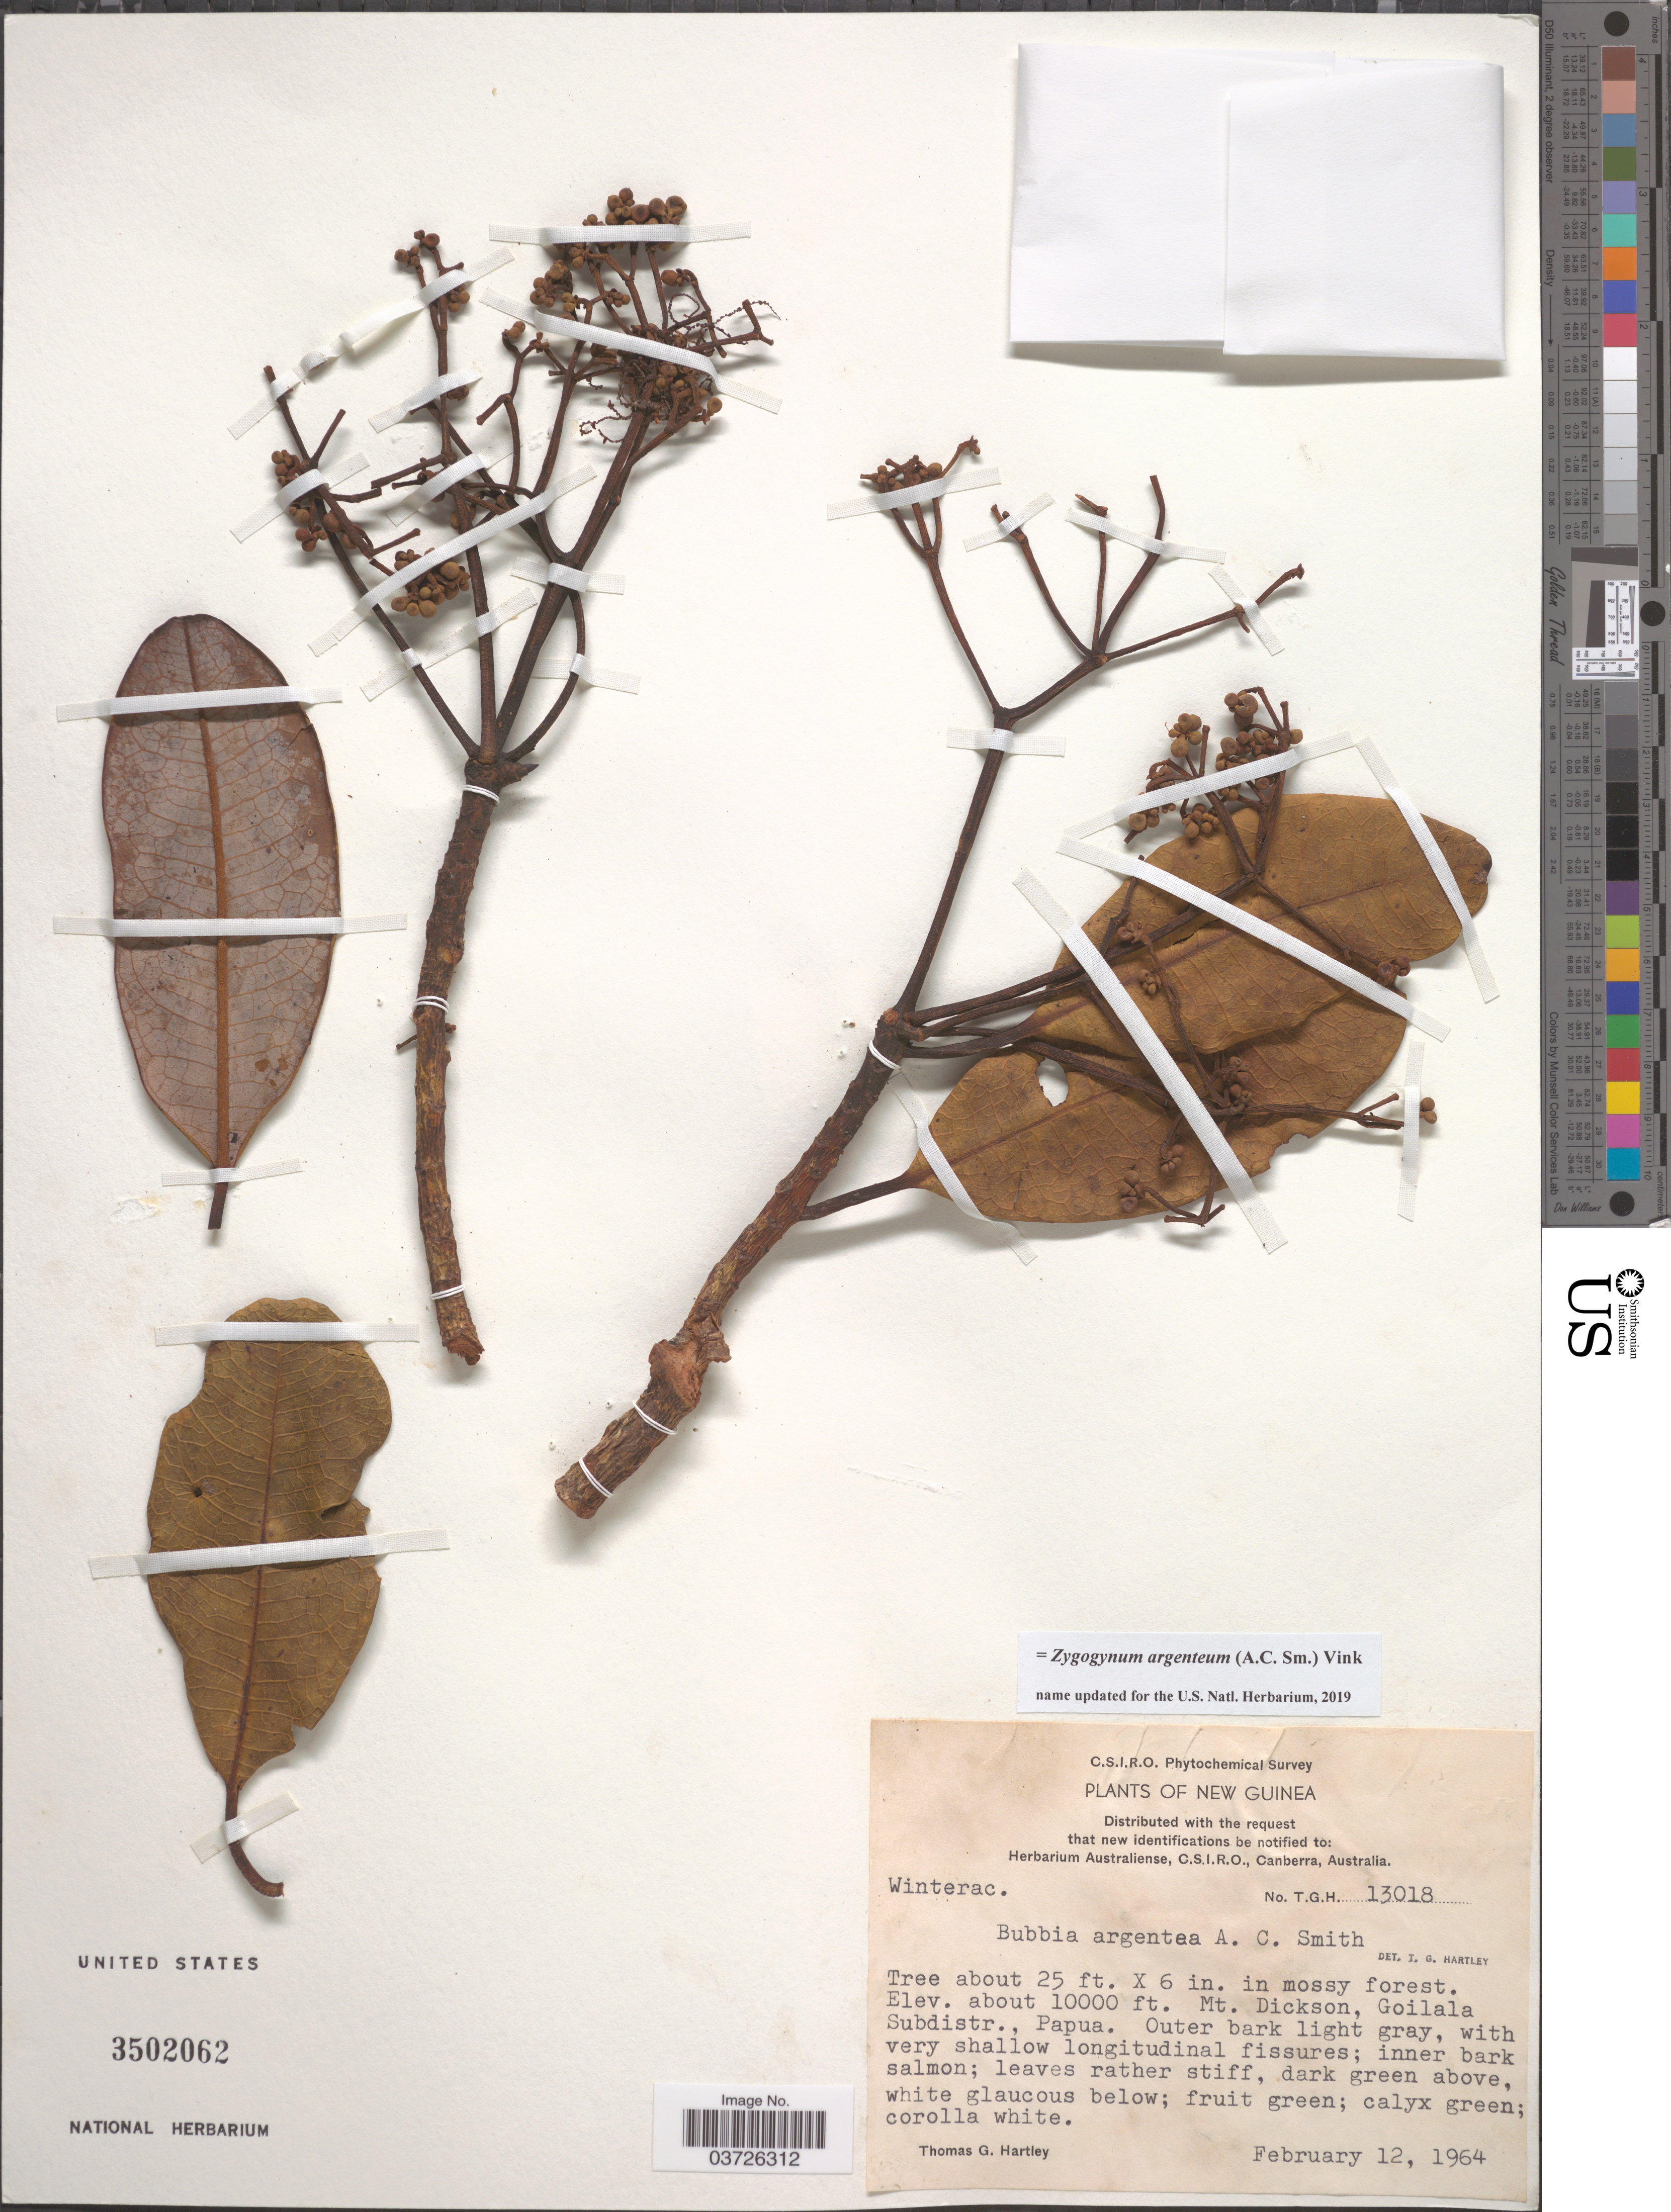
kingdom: Plantae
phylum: Tracheophyta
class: Magnoliopsida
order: Canellales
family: Winteraceae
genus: Zygogynum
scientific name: Zygogynum argenteum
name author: (A.C. Sm.) Vink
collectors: T. G. Hartley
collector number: TGH 13018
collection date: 1964-02-12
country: Papua New Guinea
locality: New Guinea. Mt. Dickson, Goilala Subdistr., Papua.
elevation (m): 3048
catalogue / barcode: US 3502062